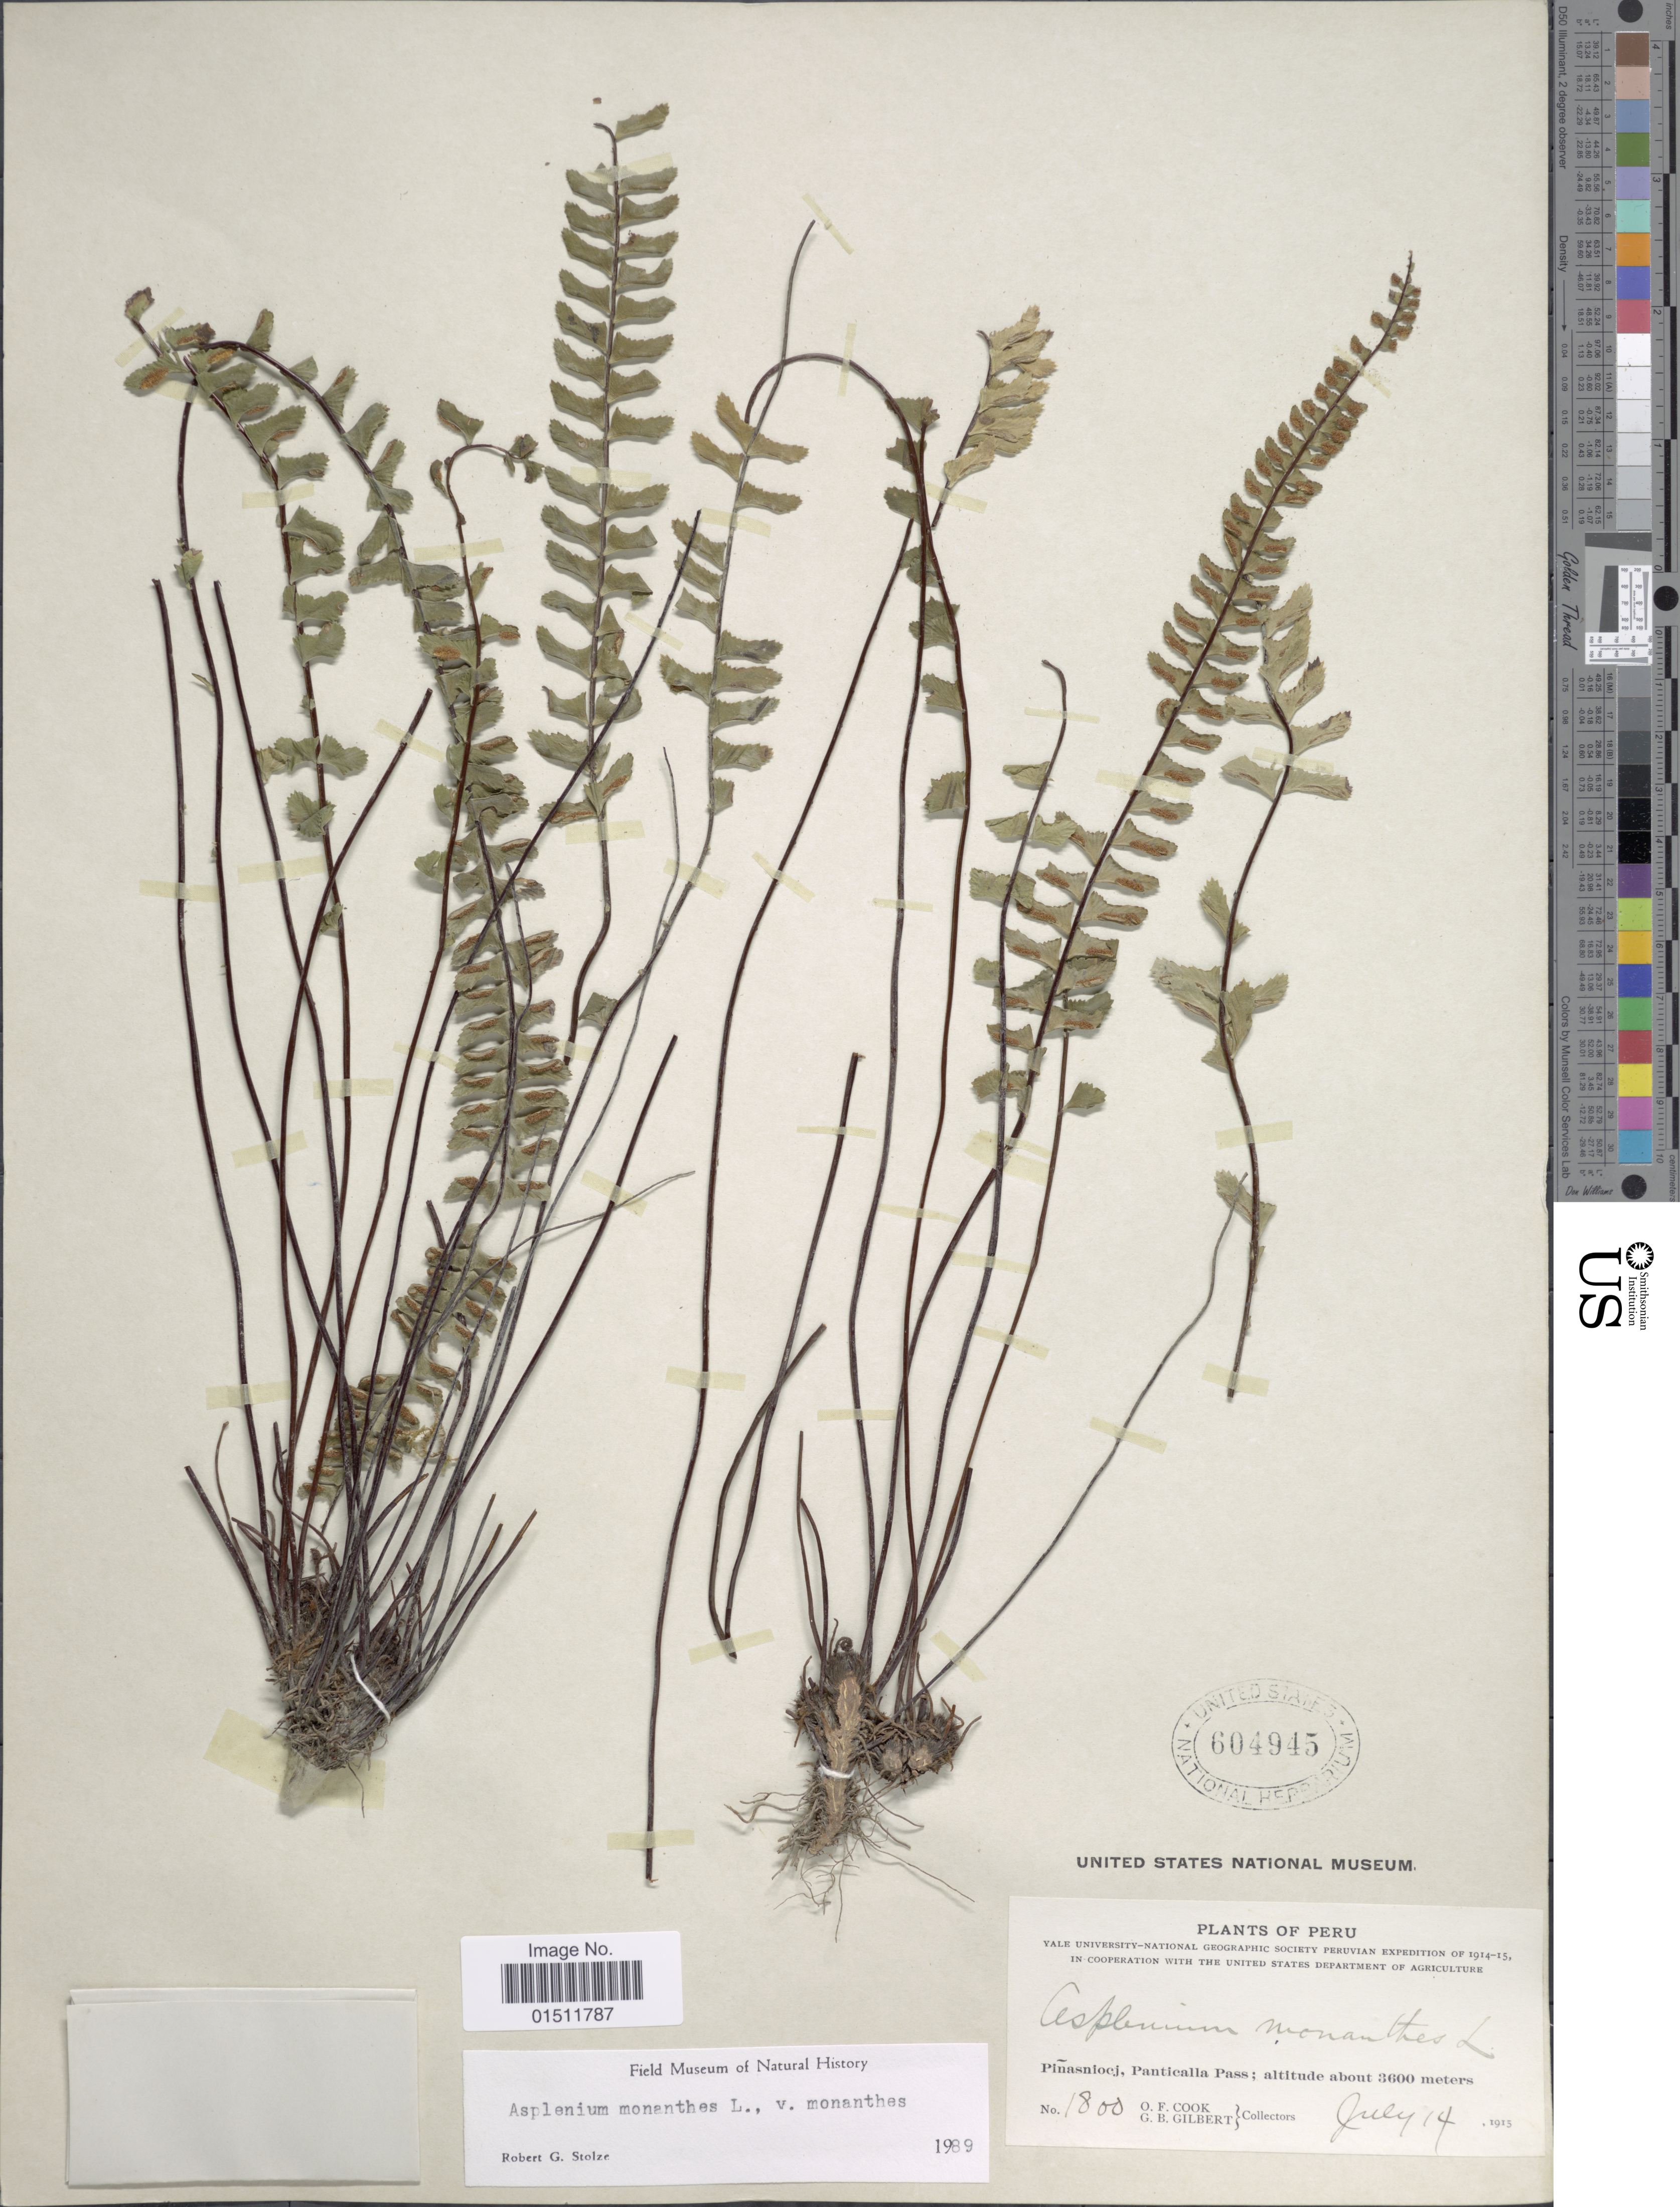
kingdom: Plantae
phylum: Tracheophyta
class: Polypodiopsida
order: Polypodiales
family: Aspleniaceae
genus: Asplenium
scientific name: Asplenium monanthes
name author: L.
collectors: O. F. Cook & G. B. Gilbert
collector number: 1800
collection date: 1915-07-14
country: Peru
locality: Pinasniocj, Panticalla Pass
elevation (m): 3600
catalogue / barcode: US 604945